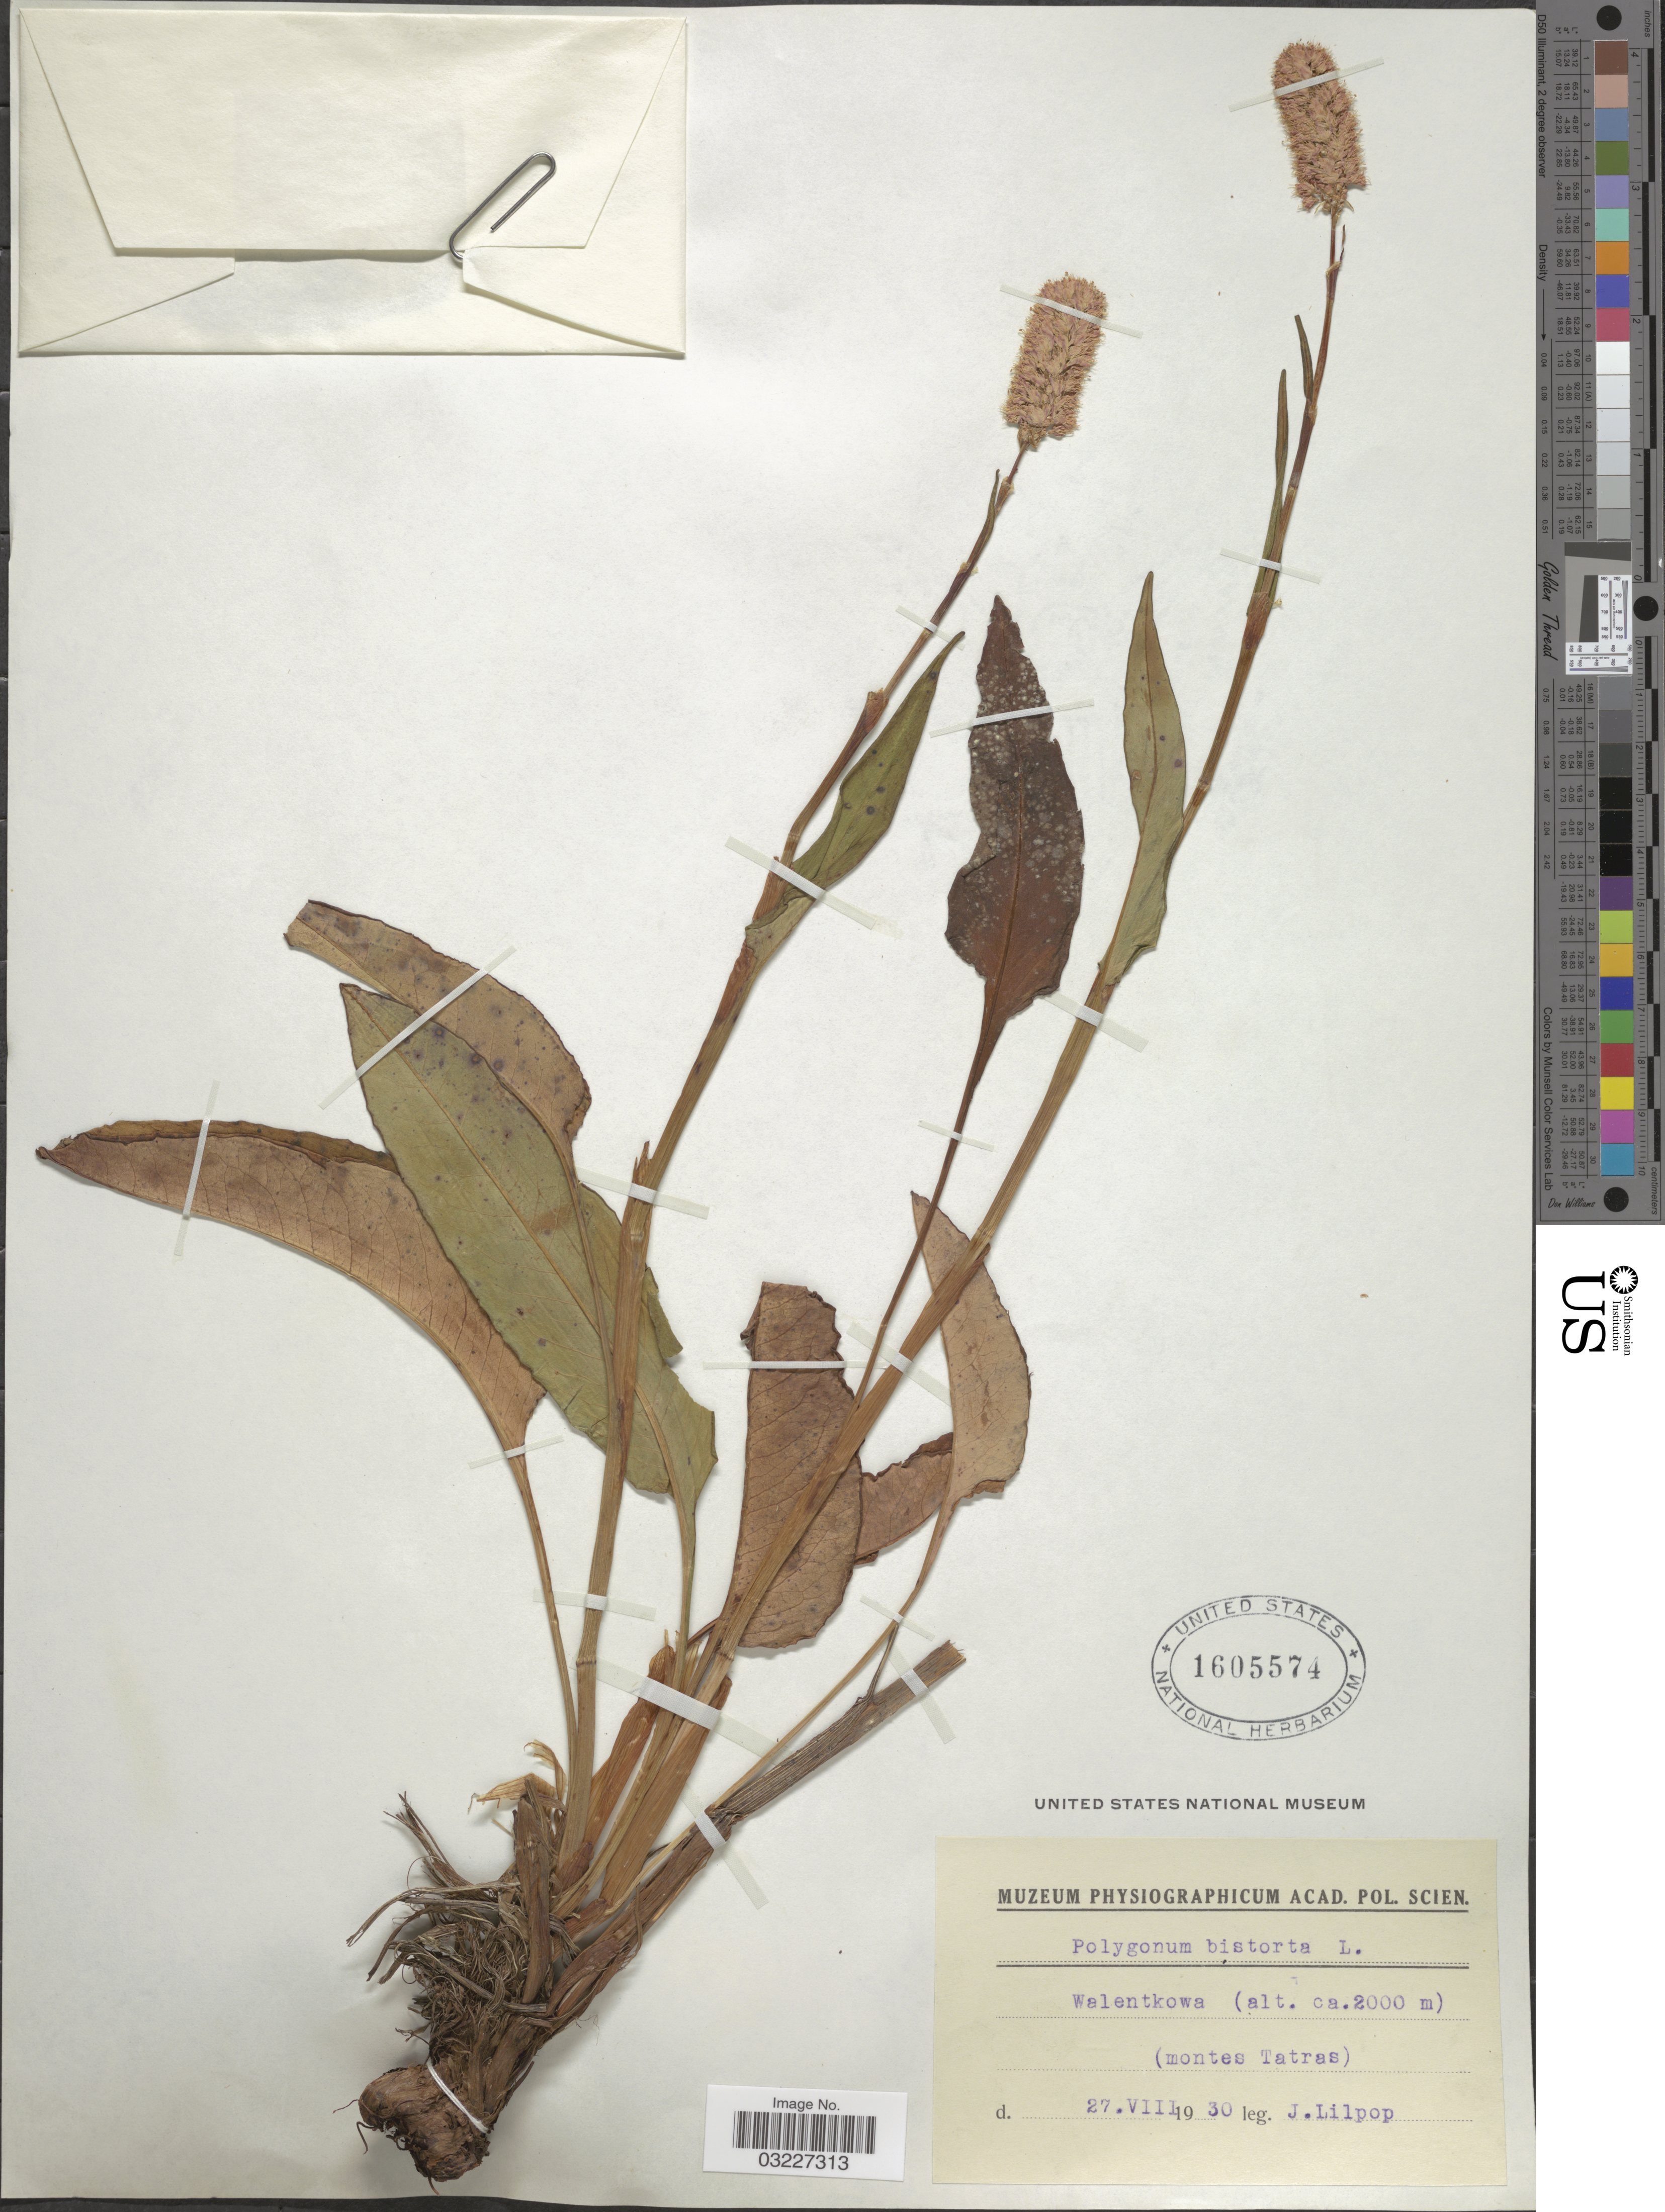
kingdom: Plantae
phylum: Tracheophyta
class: Magnoliopsida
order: Caryophyllales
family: Polygonaceae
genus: Bistorta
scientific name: Bistorta officinalis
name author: Delarbre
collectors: J. Lilpop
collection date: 1930-08-27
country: Slovakia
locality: Walentkowa. (montes Tatras).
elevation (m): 2000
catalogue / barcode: US 1605574